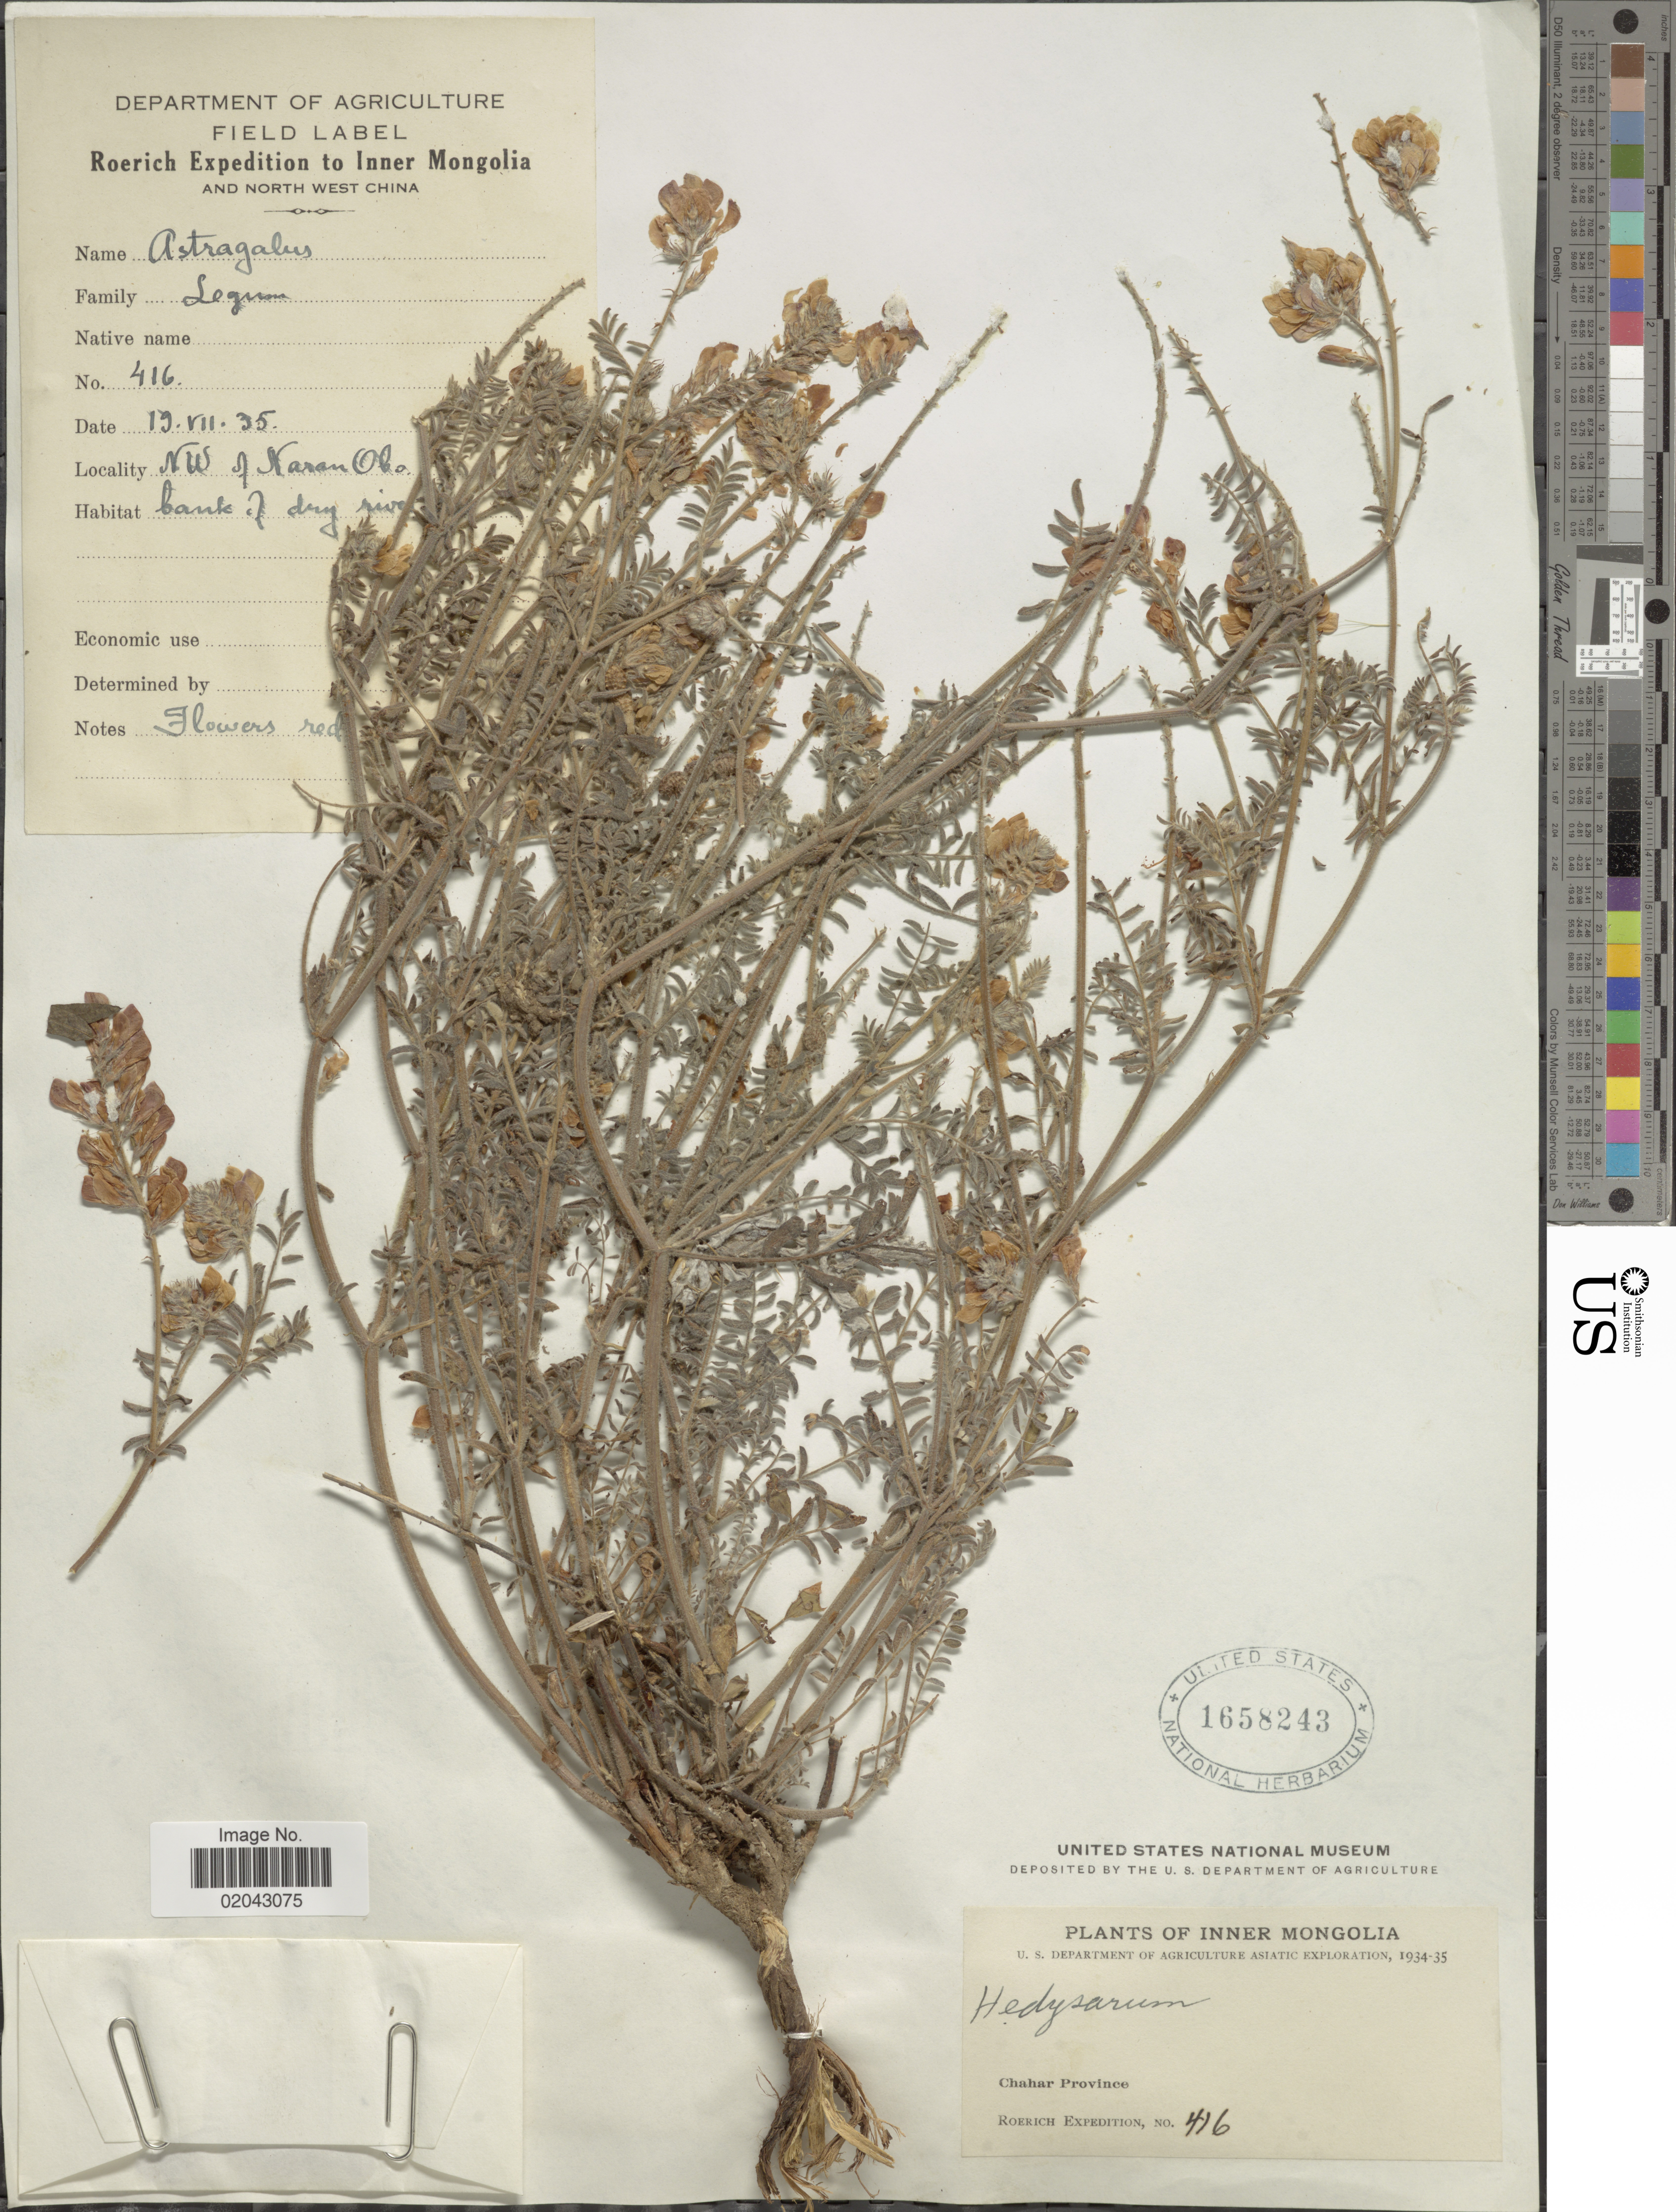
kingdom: Plantae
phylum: Tracheophyta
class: Magnoliopsida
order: Fabales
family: Fabaceae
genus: Hedysarum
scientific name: Hedysarum sp.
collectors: Roerich Expedition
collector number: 416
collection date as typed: Transcribed d/m/y: 19/7/35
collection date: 1935-07-19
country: China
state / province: Nei Monggol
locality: Inner Mongolia, Chahar Province, NW of Naran Obo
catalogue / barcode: US 1658243